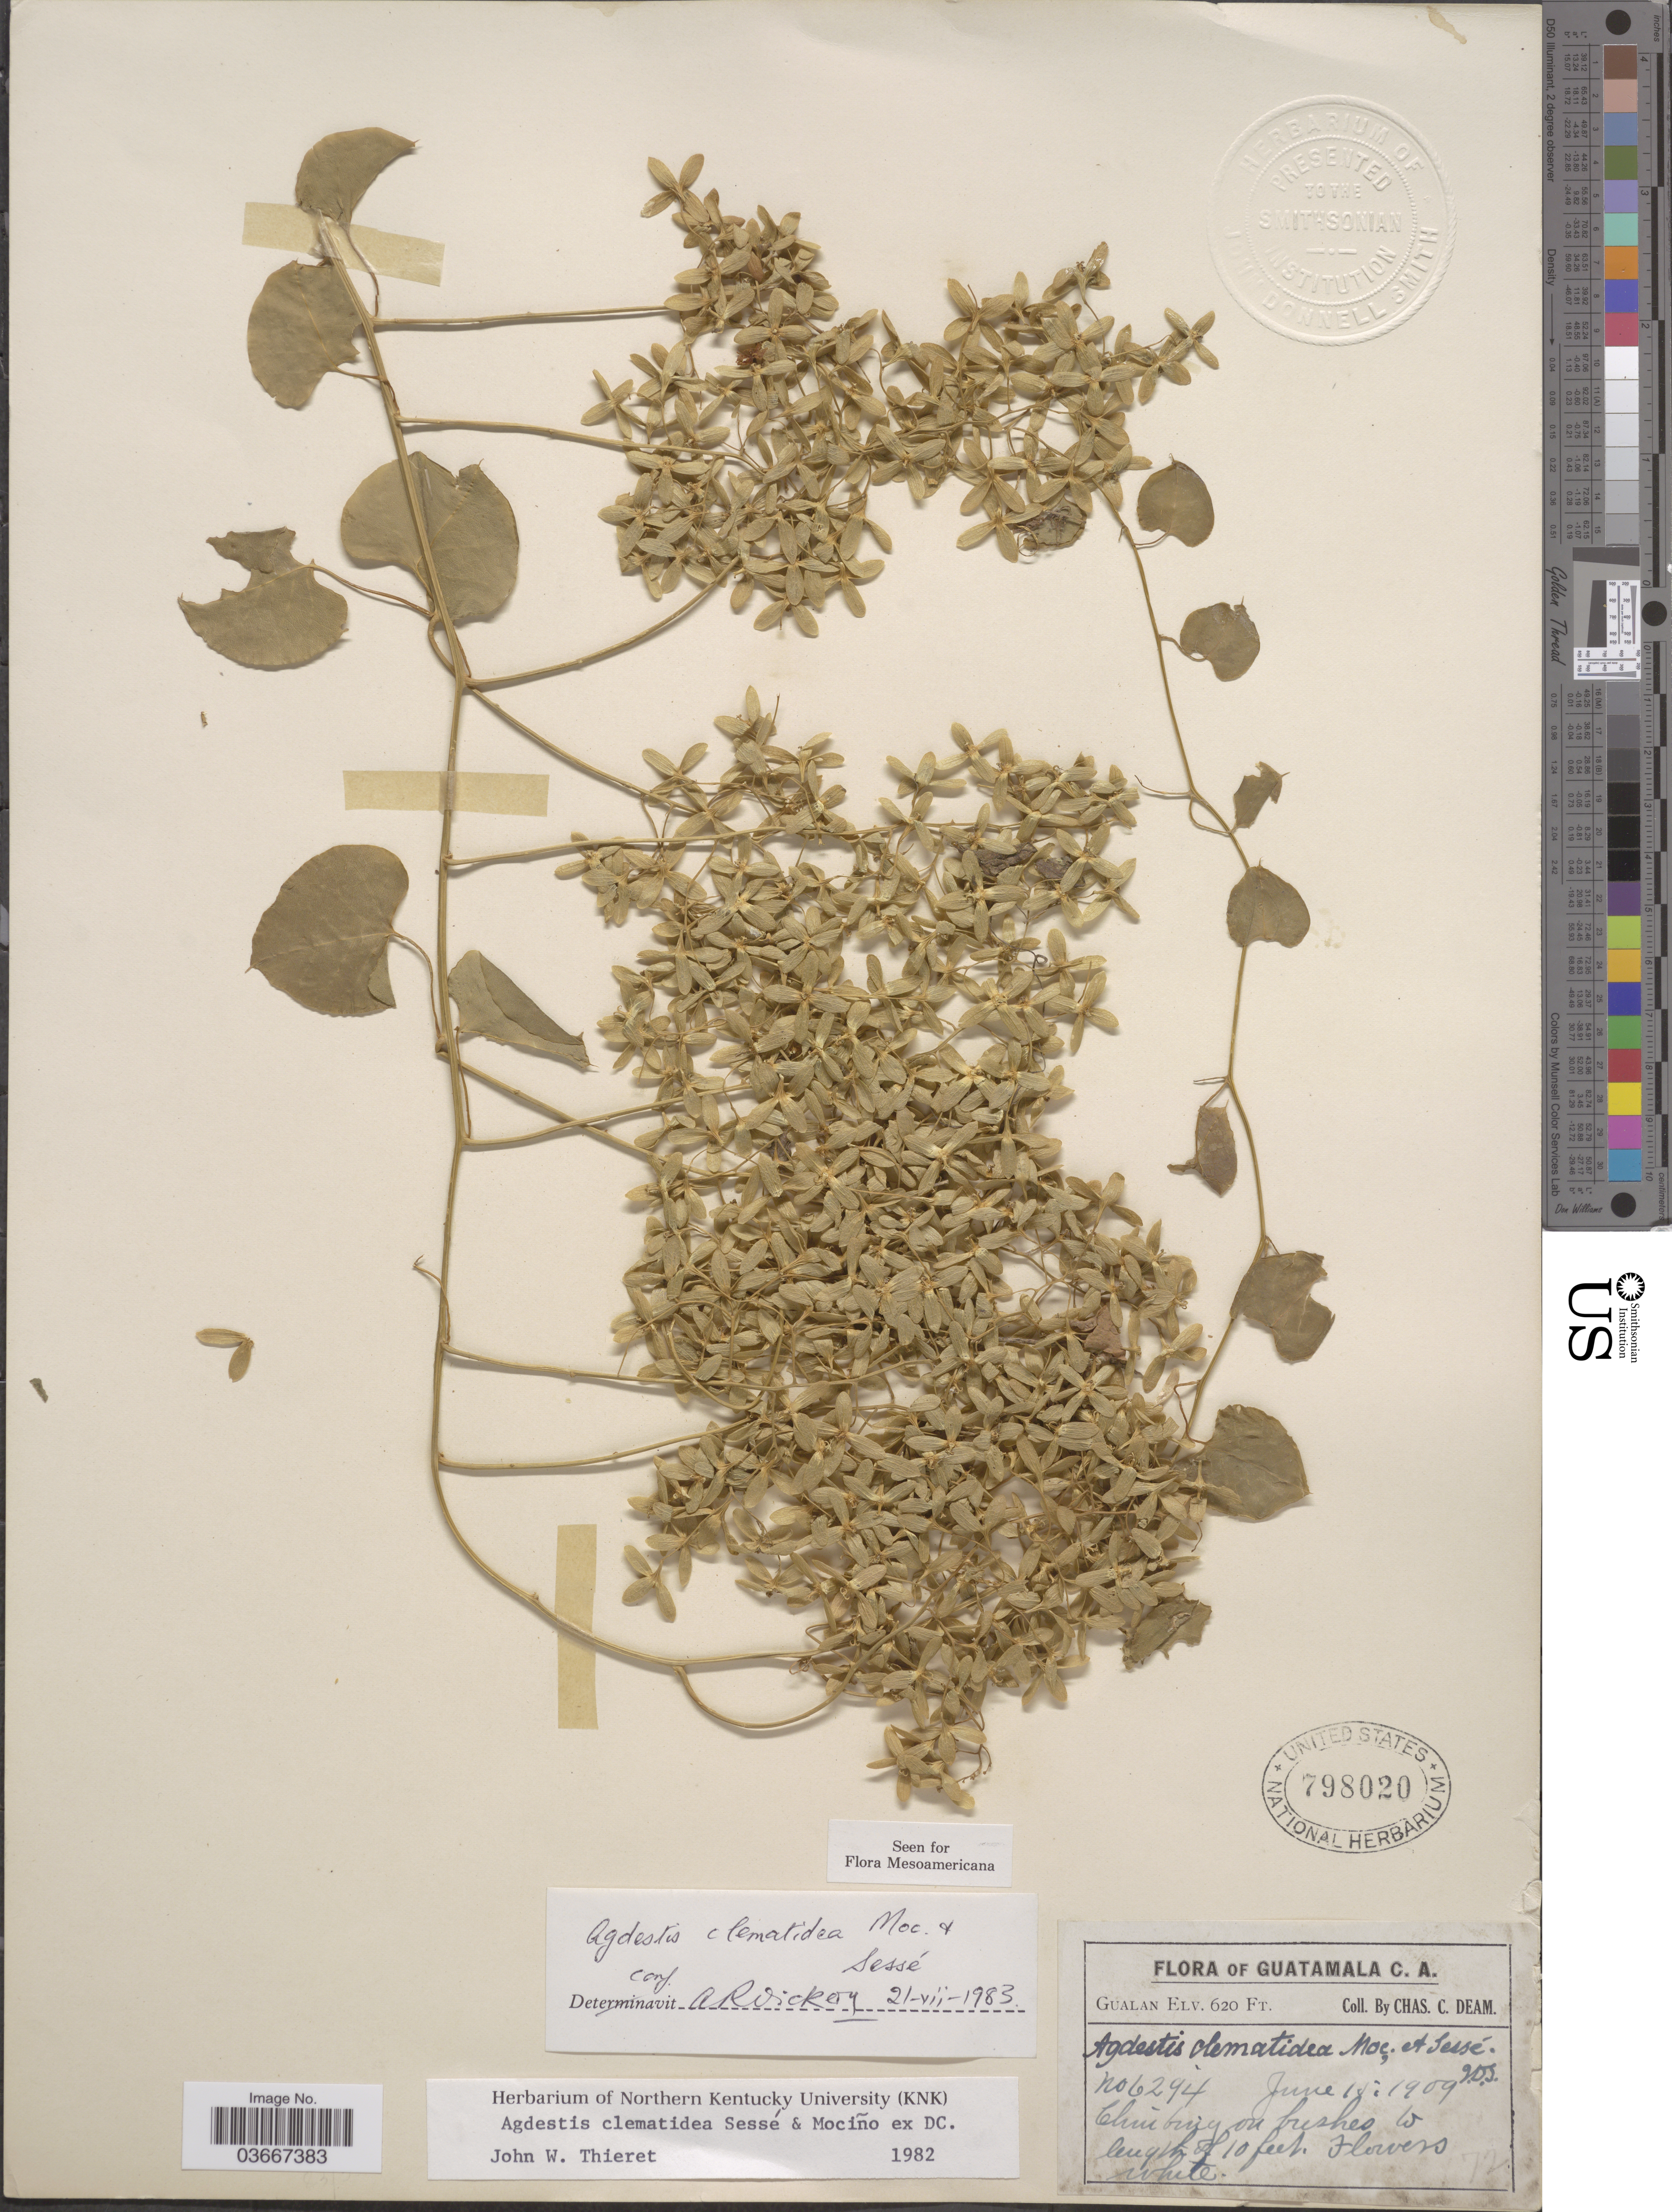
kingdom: Plantae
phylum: Tracheophyta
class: Magnoliopsida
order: Caryophyllales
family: Agdestidaceae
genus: Agdestis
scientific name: Agdestis clematidea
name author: Moc. & Sessé ex DC.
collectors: C. C. Deam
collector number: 6294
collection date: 1909-06-15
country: Guatemala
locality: Gualan.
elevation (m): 189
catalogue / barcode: US 798020